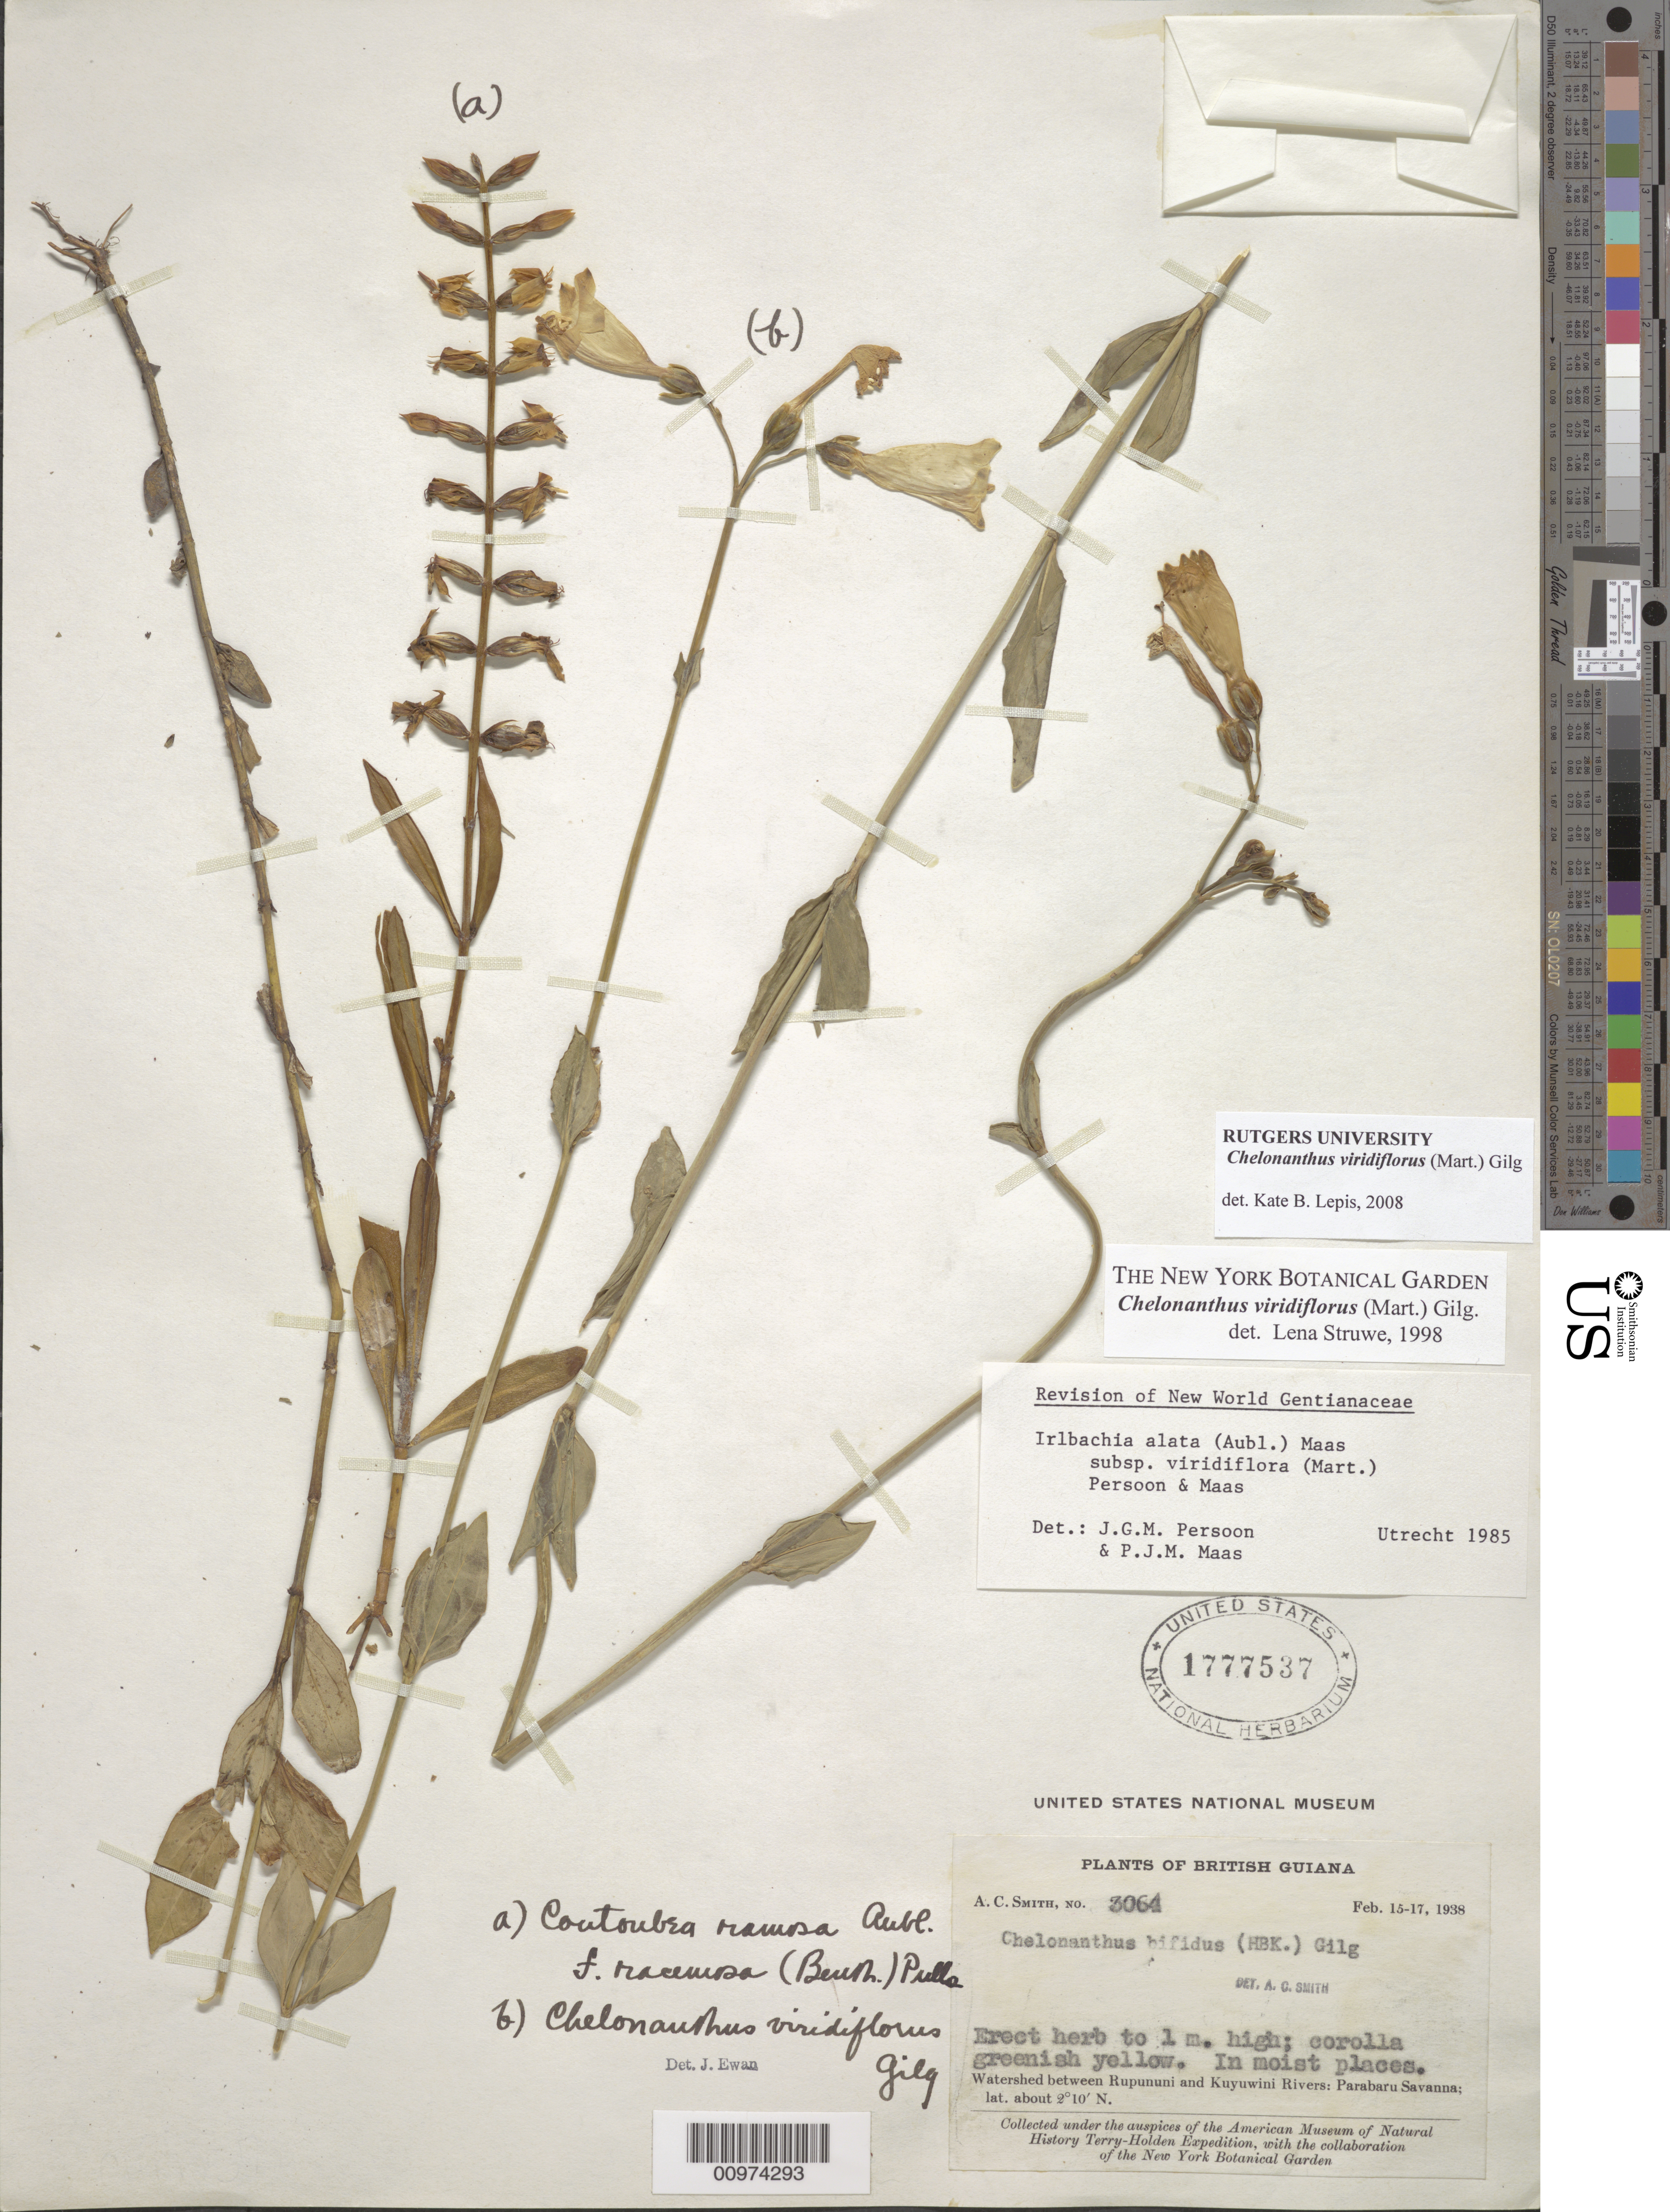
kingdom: Plantae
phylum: Tracheophyta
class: Magnoliopsida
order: Gentianales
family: Gentianaceae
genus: Chelonanthus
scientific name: Chelonanthus viridiflorus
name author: (Mart.) Gilg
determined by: Lepis, Kate B.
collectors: A. C. Smith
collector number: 3064 b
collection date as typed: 15-Feb-38 to 17-Feb-38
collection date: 1938-02-15/1938-02-17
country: Guyana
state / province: U. Takutu-U. Essequibo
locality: Rupununi R., watershed between it and Kuyuwini R; Parabaru Savanna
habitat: Watershed between rivers; in moist places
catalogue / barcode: US 1777537